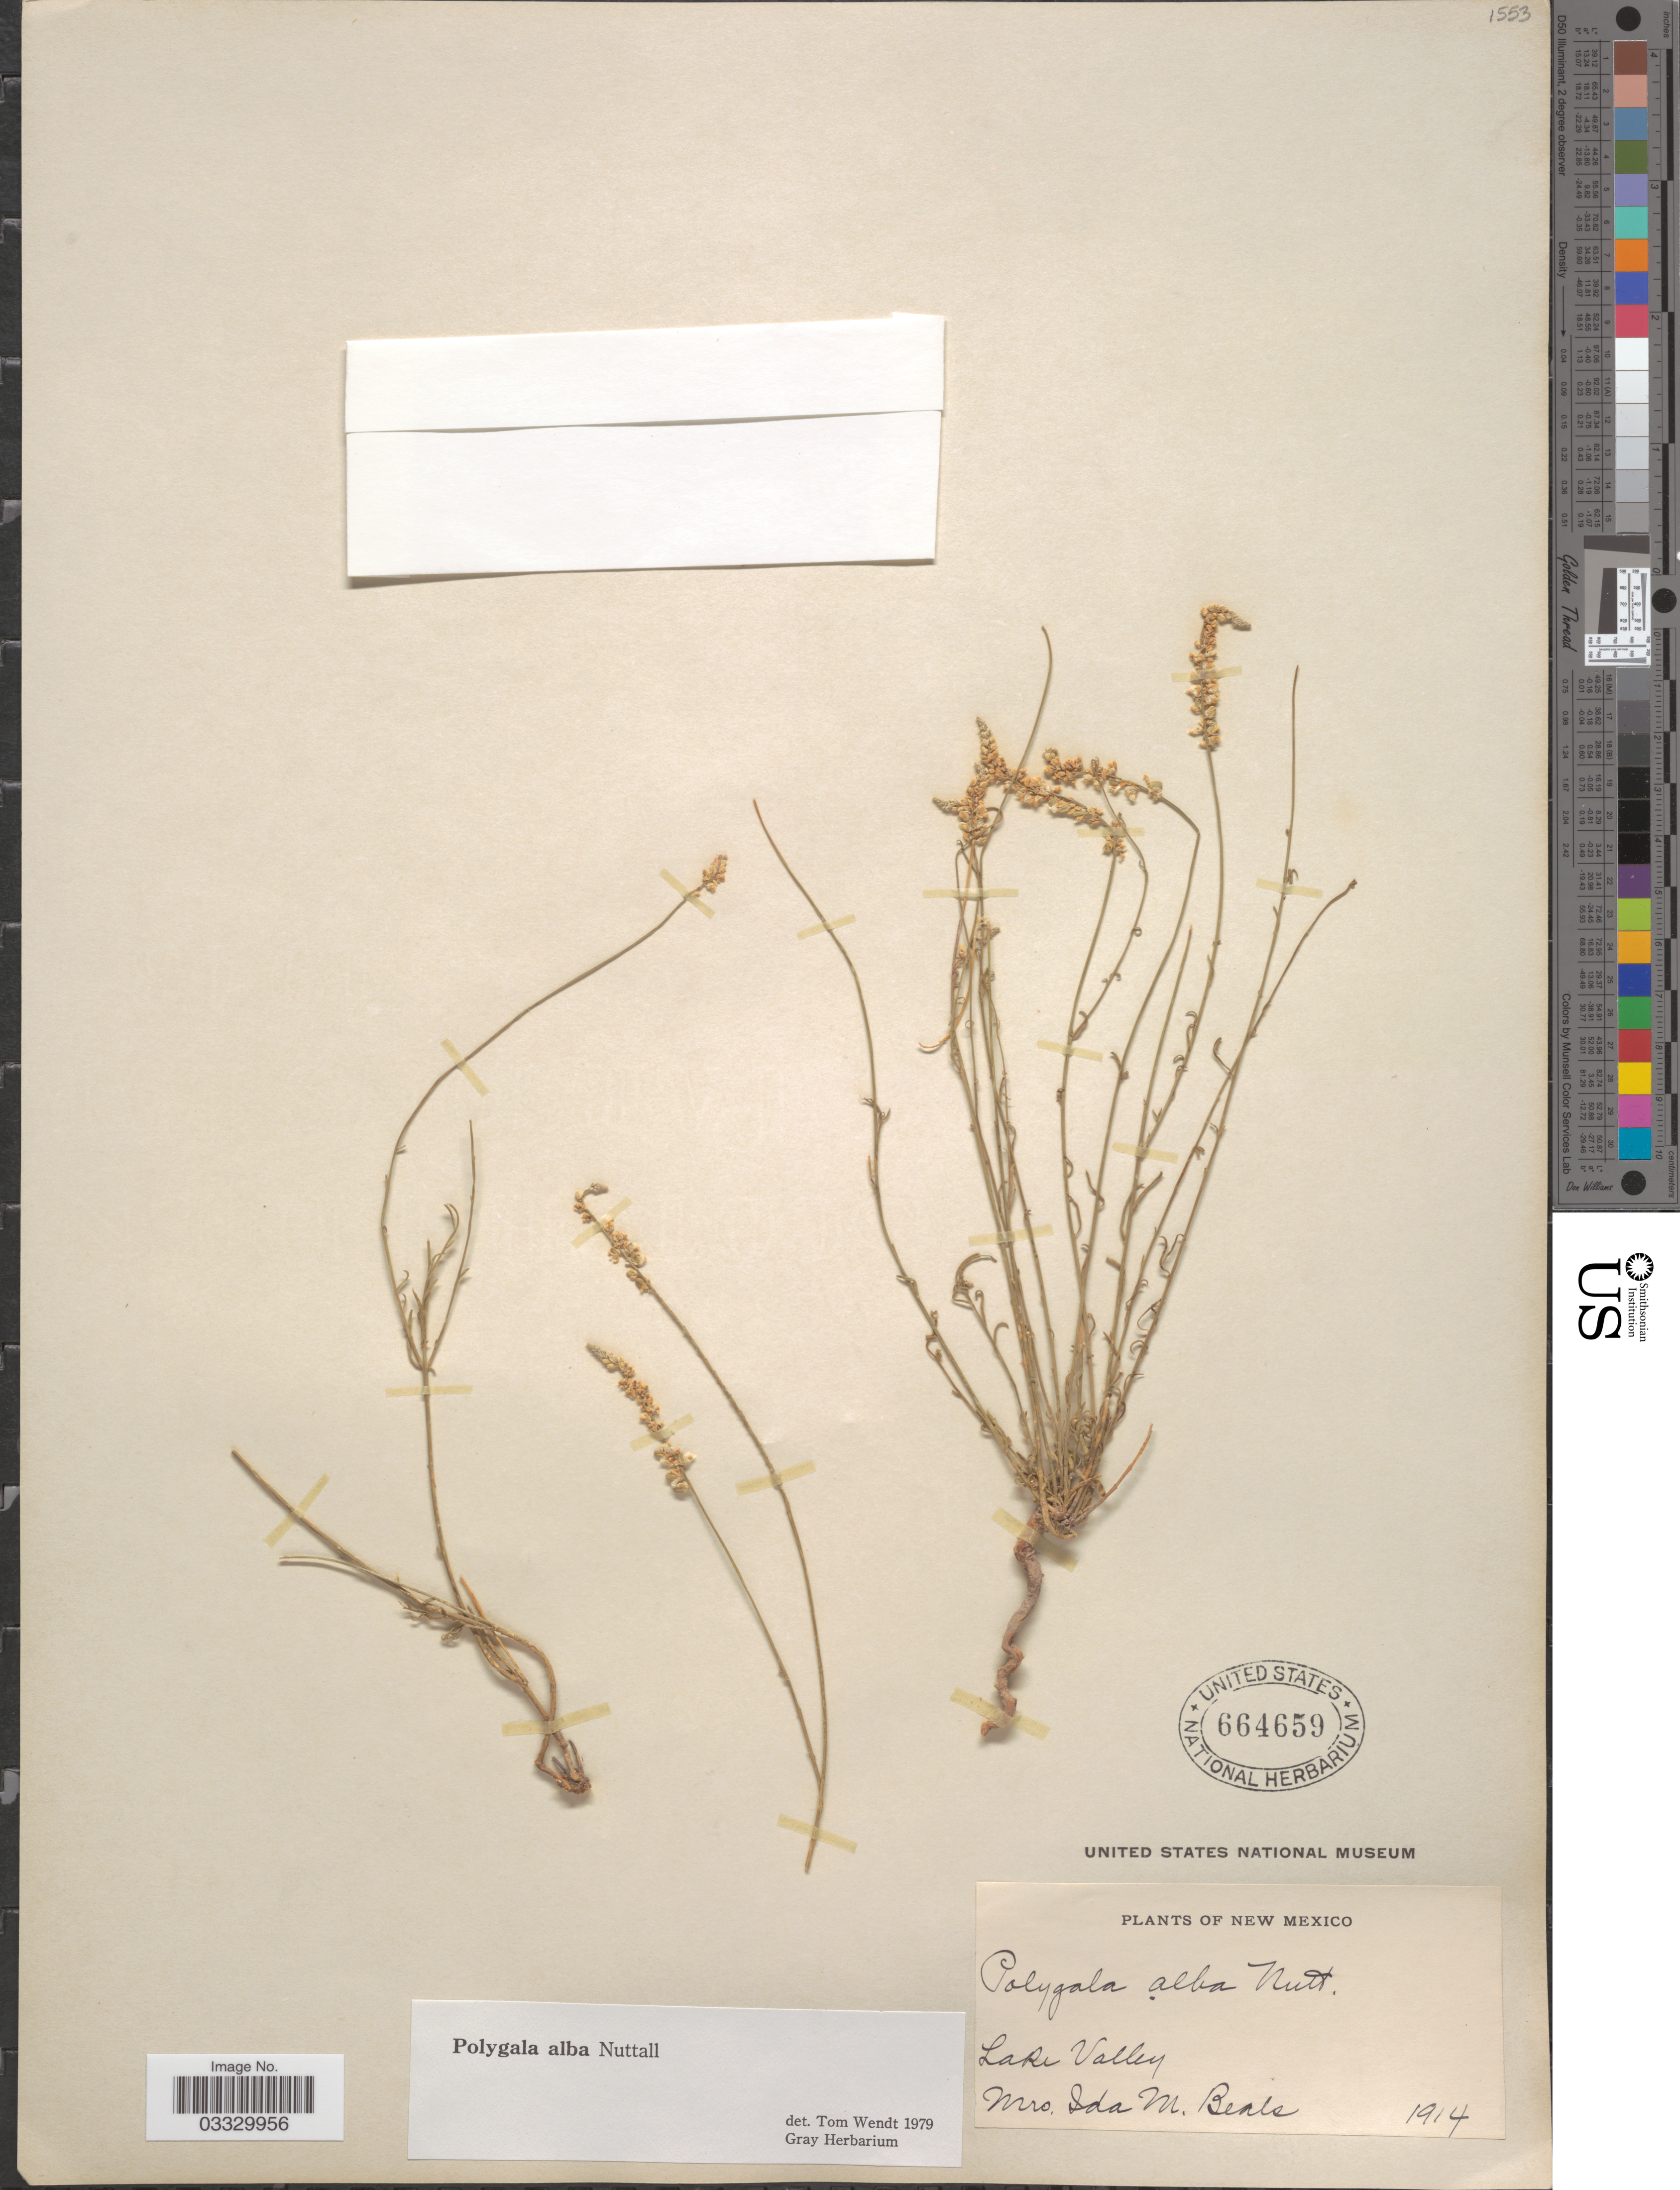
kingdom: Plantae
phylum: Tracheophyta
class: Magnoliopsida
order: Fabales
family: Polygalaceae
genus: Polygala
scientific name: Polygala alba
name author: Nutt.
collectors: I. Beals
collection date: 1914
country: United States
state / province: New Mexico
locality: Lake Valley.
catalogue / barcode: US 664659